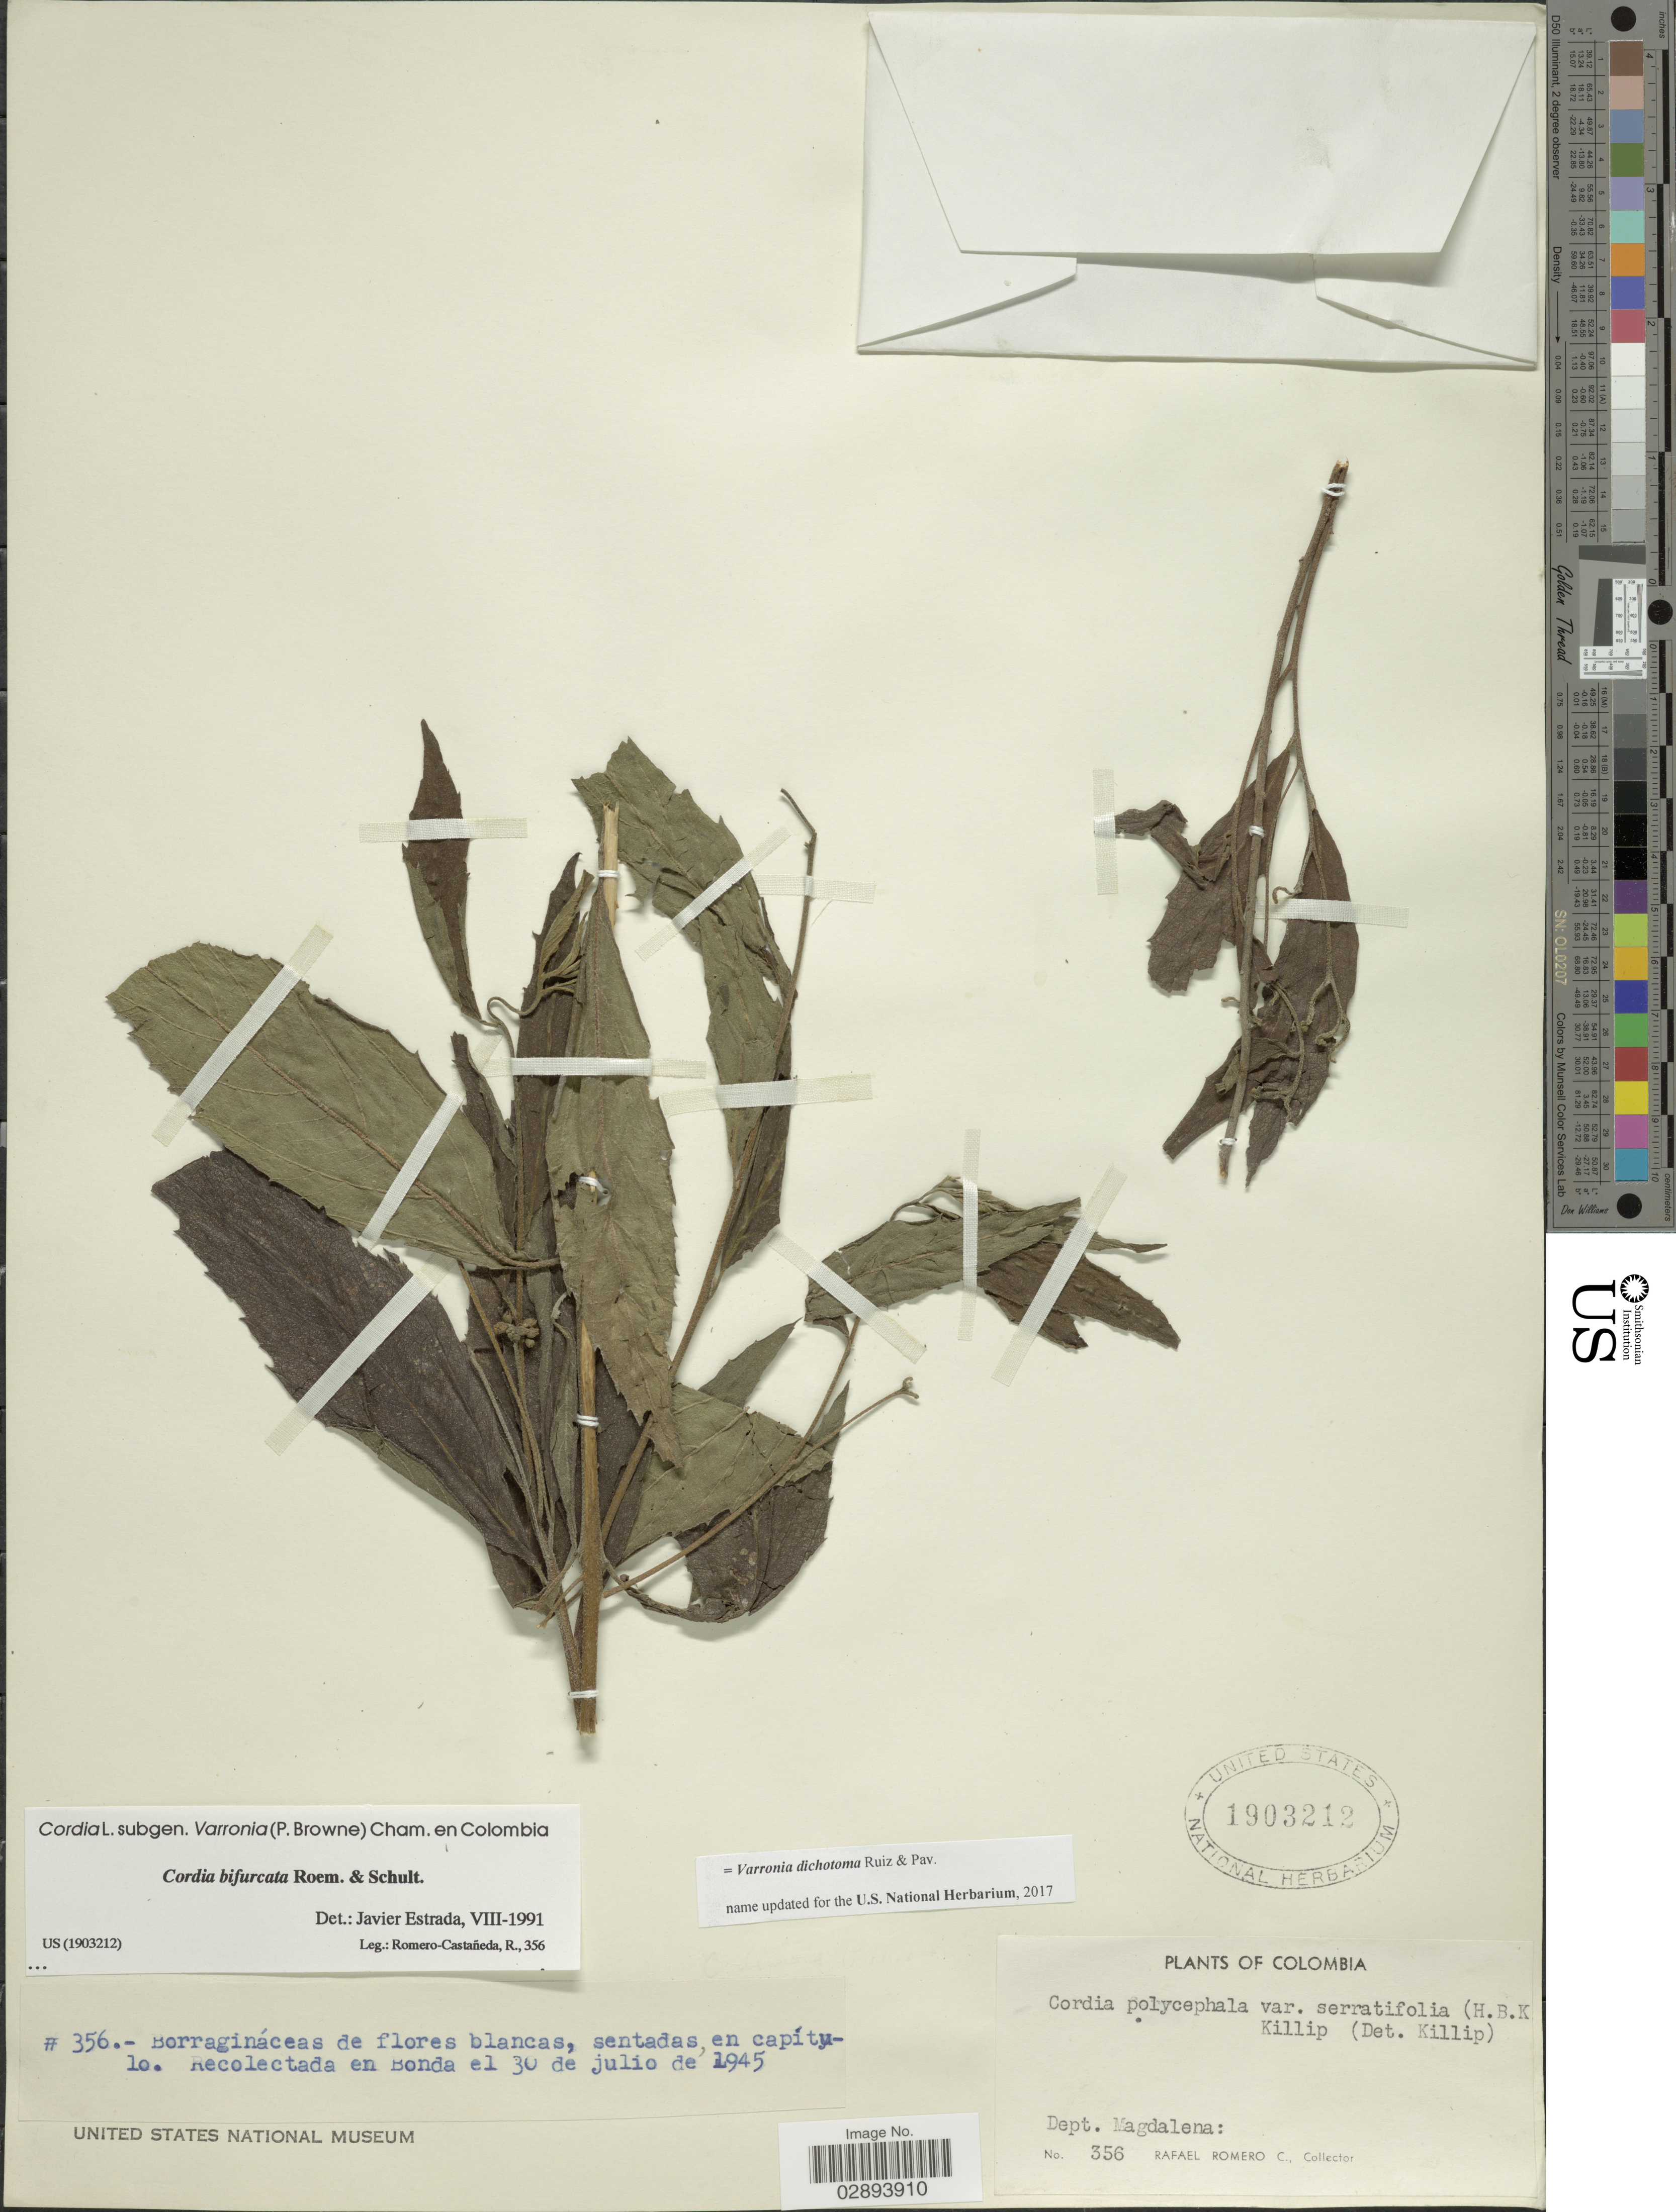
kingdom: Plantae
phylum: Tracheophyta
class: Magnoliopsida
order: Boraginales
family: Cordiaceae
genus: Varronia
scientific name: Varronia dichotoma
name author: Ruiz & Pav.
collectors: R. Romero Castañeda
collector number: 356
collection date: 1945-07-30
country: Colombia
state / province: Magdalena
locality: Bonda, Dept. Magdalena.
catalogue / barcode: US 1903212